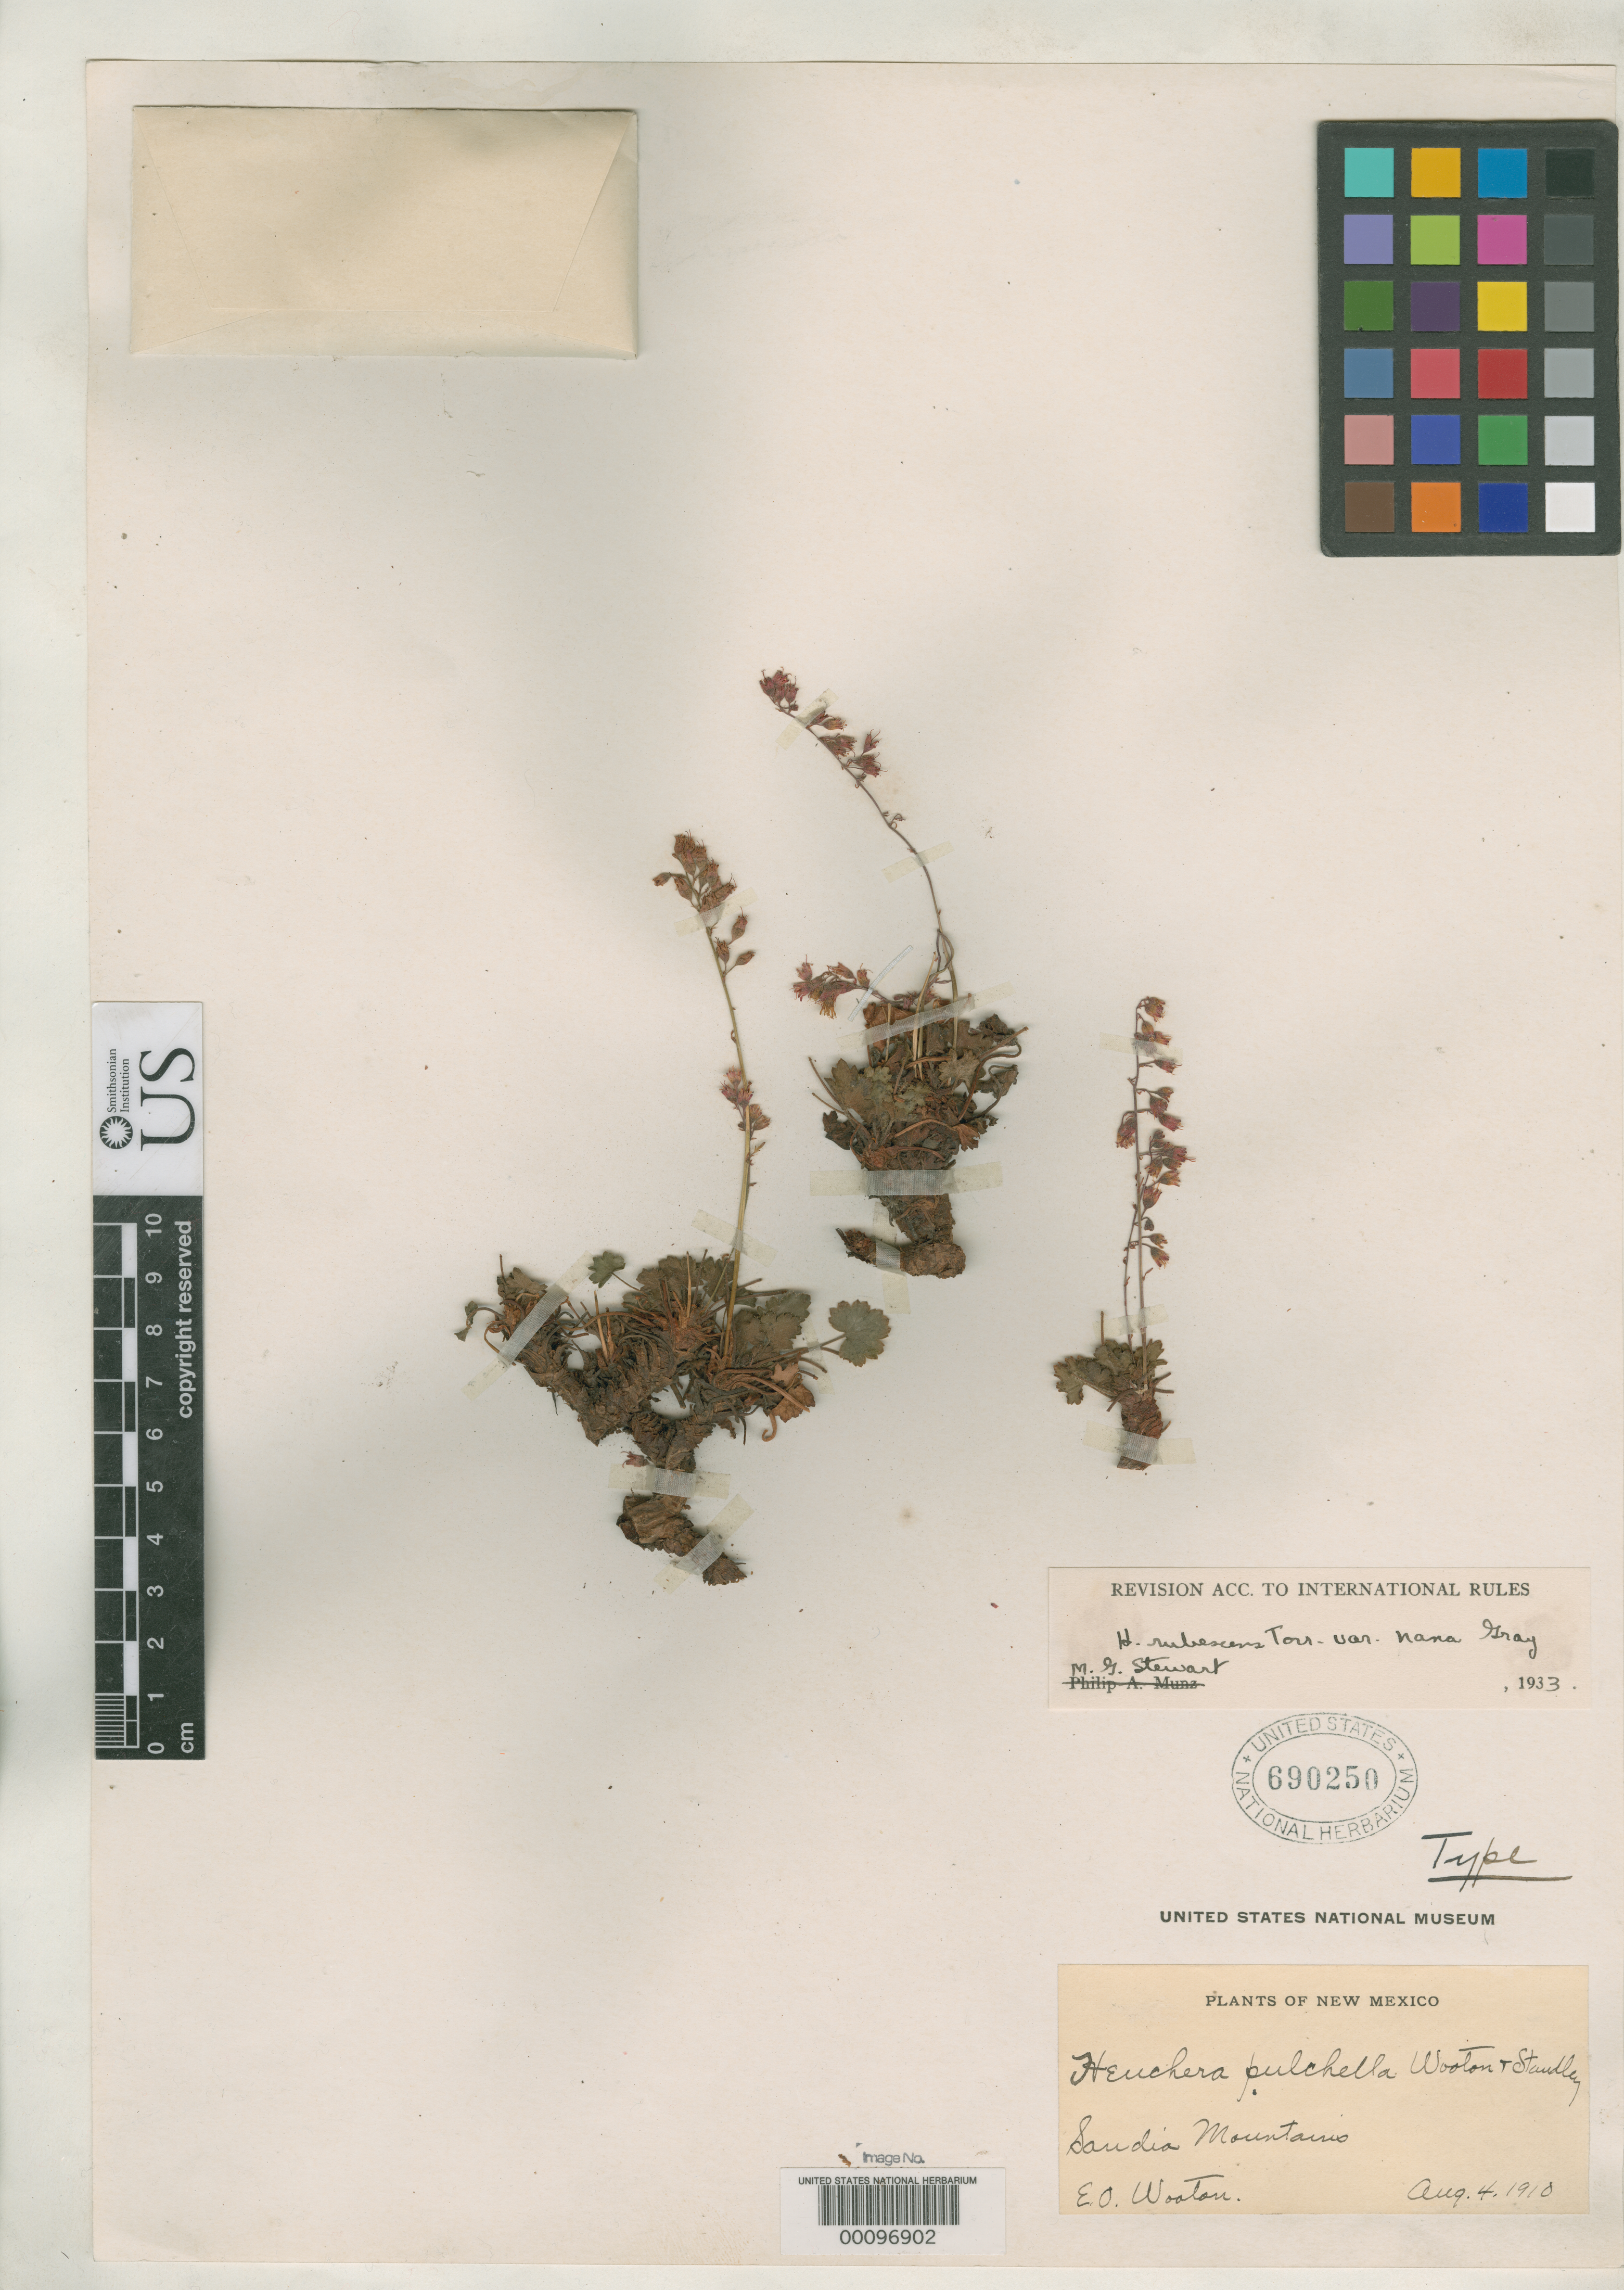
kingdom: Plantae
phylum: Tracheophyta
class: Magnoliopsida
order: Saxifragales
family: Saxifragaceae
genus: Heuchera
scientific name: Heuchera pulchella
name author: Wooton & Standl.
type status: Holotype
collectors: E. O. Wooton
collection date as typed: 04 Aug 1910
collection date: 1910-08-04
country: United States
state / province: New Mexico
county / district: Sandoval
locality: Summit of Sandia Mts.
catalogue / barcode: US 690250